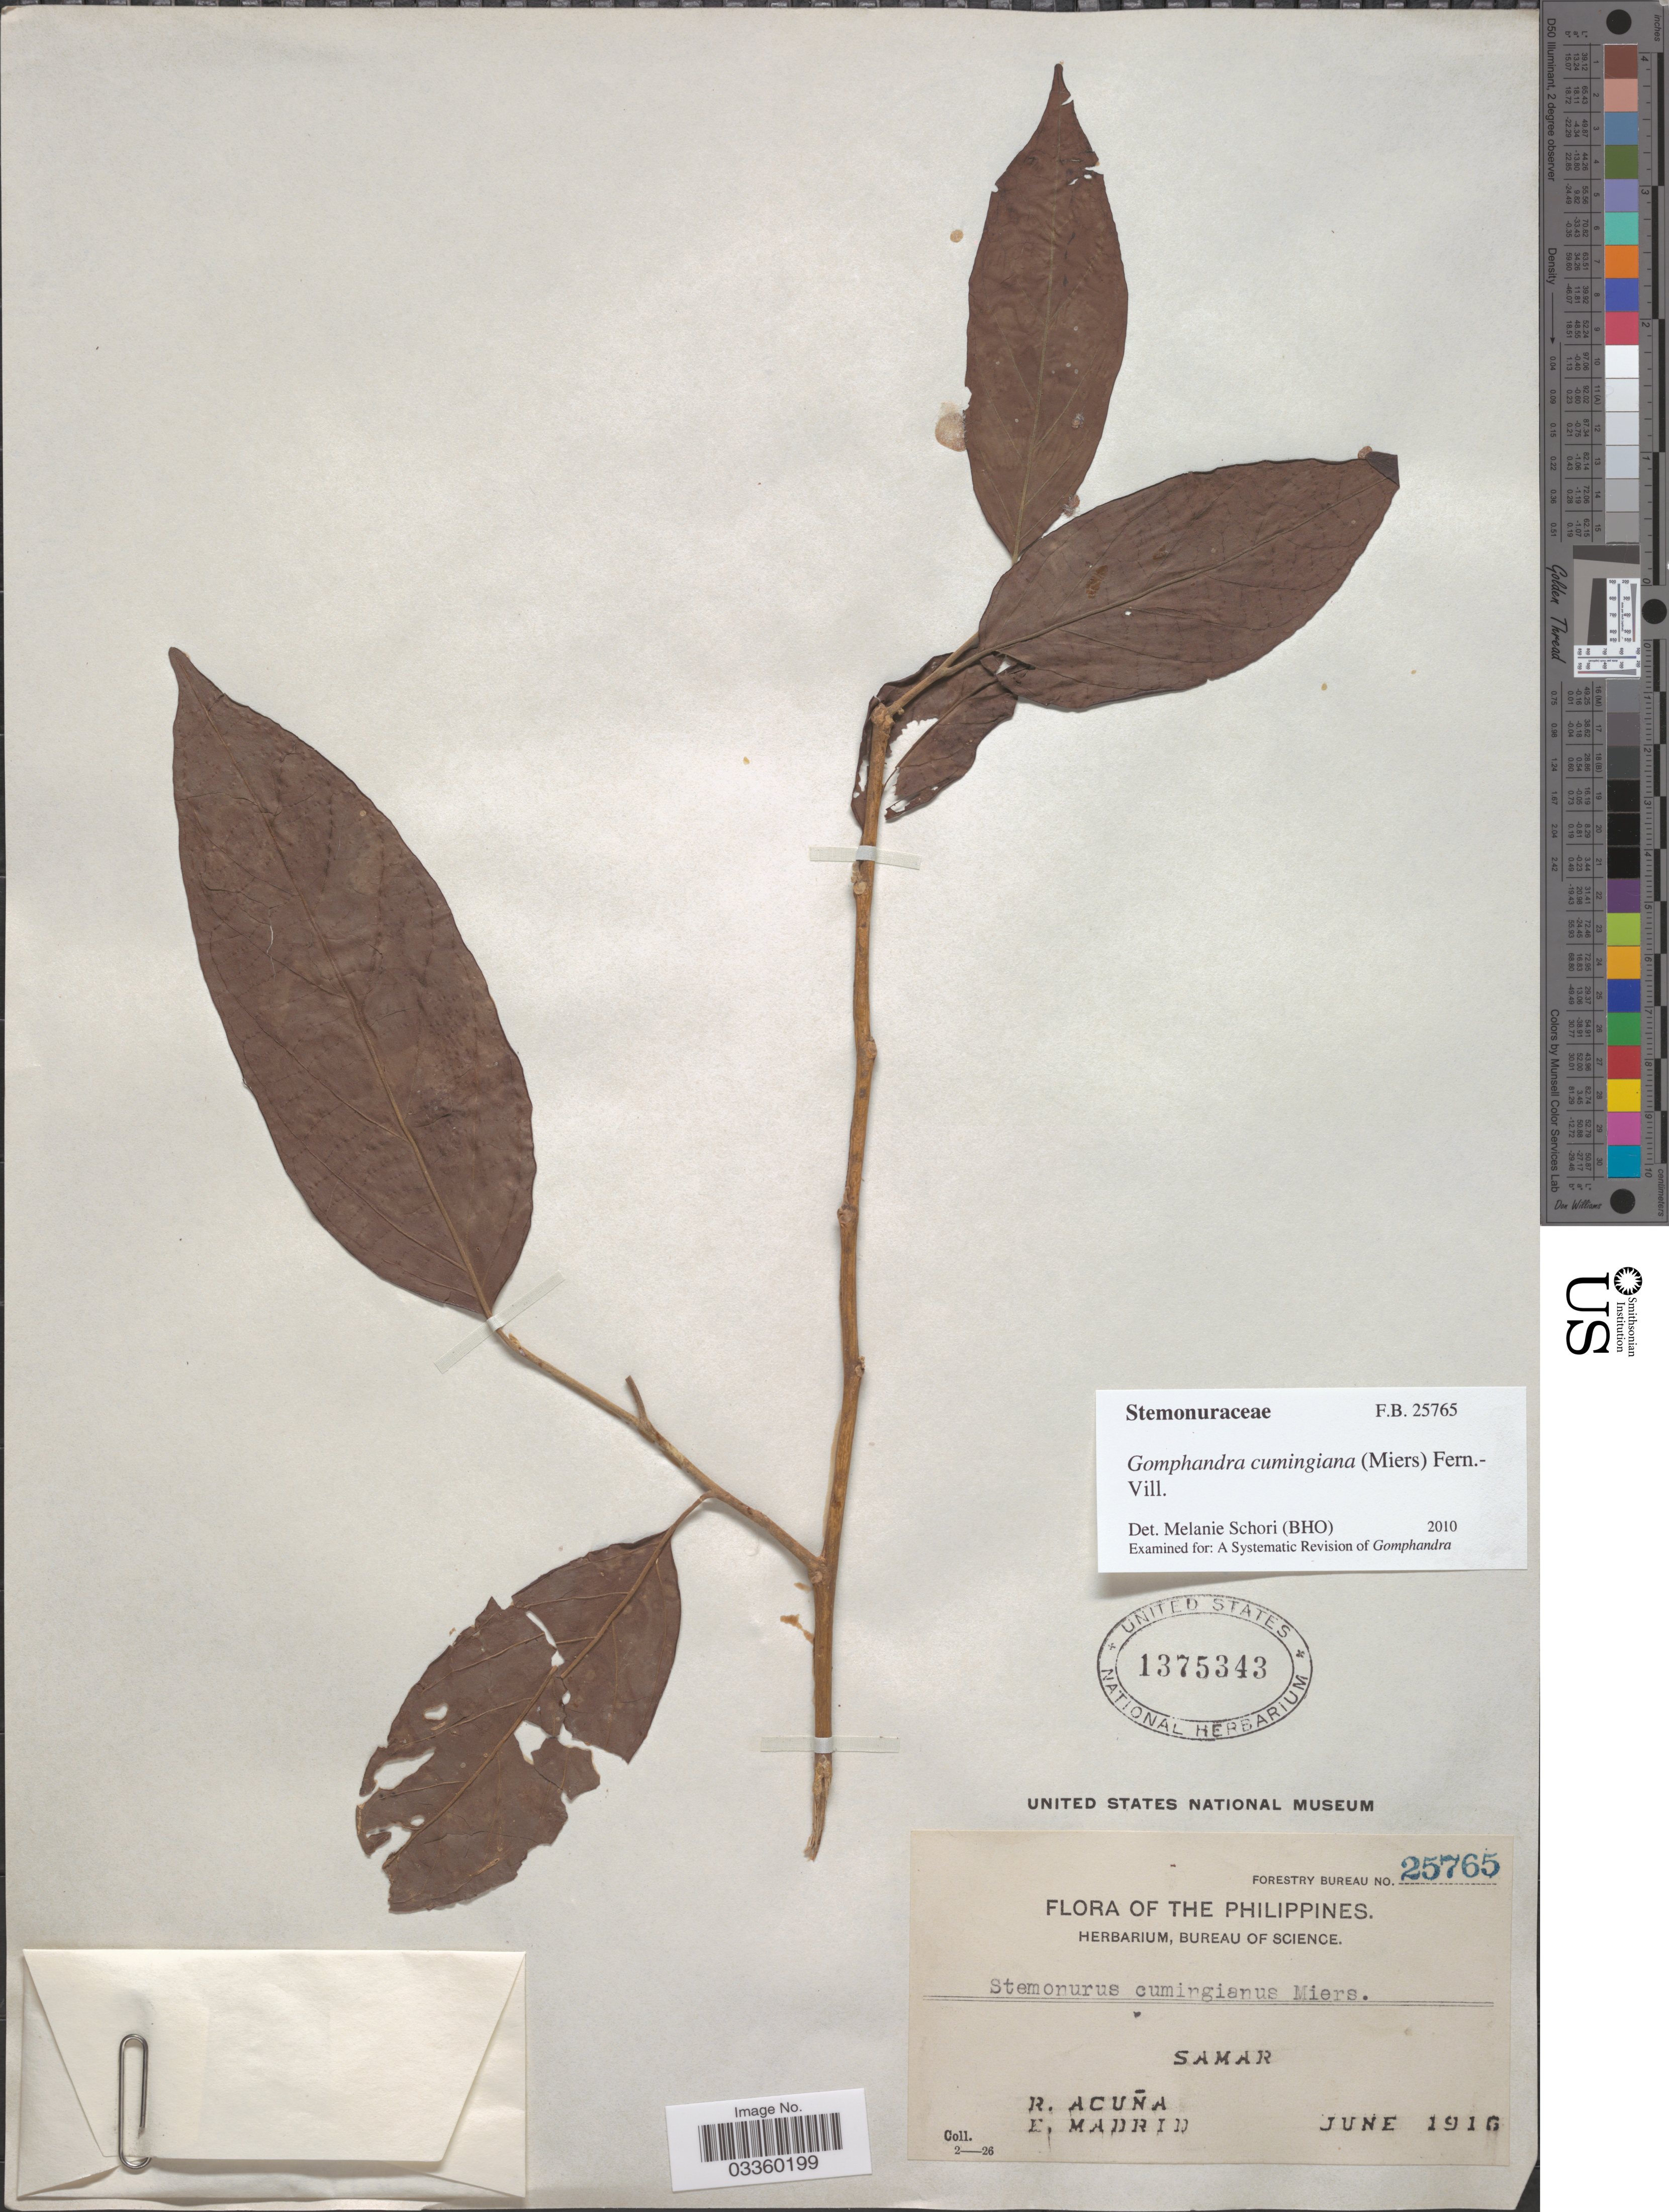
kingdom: Plantae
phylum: Tracheophyta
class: Magnoliopsida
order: Cardiopteridales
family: Stemonuraceae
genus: Gomphandra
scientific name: Gomphandra cumingiana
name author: (Miers) Fern.-Vill.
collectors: R. A. Acuña & E. Madrid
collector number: Forestry Bureau 25765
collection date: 1916-06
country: Philippines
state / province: Eastern Visayas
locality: Samar.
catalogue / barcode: US 1375343